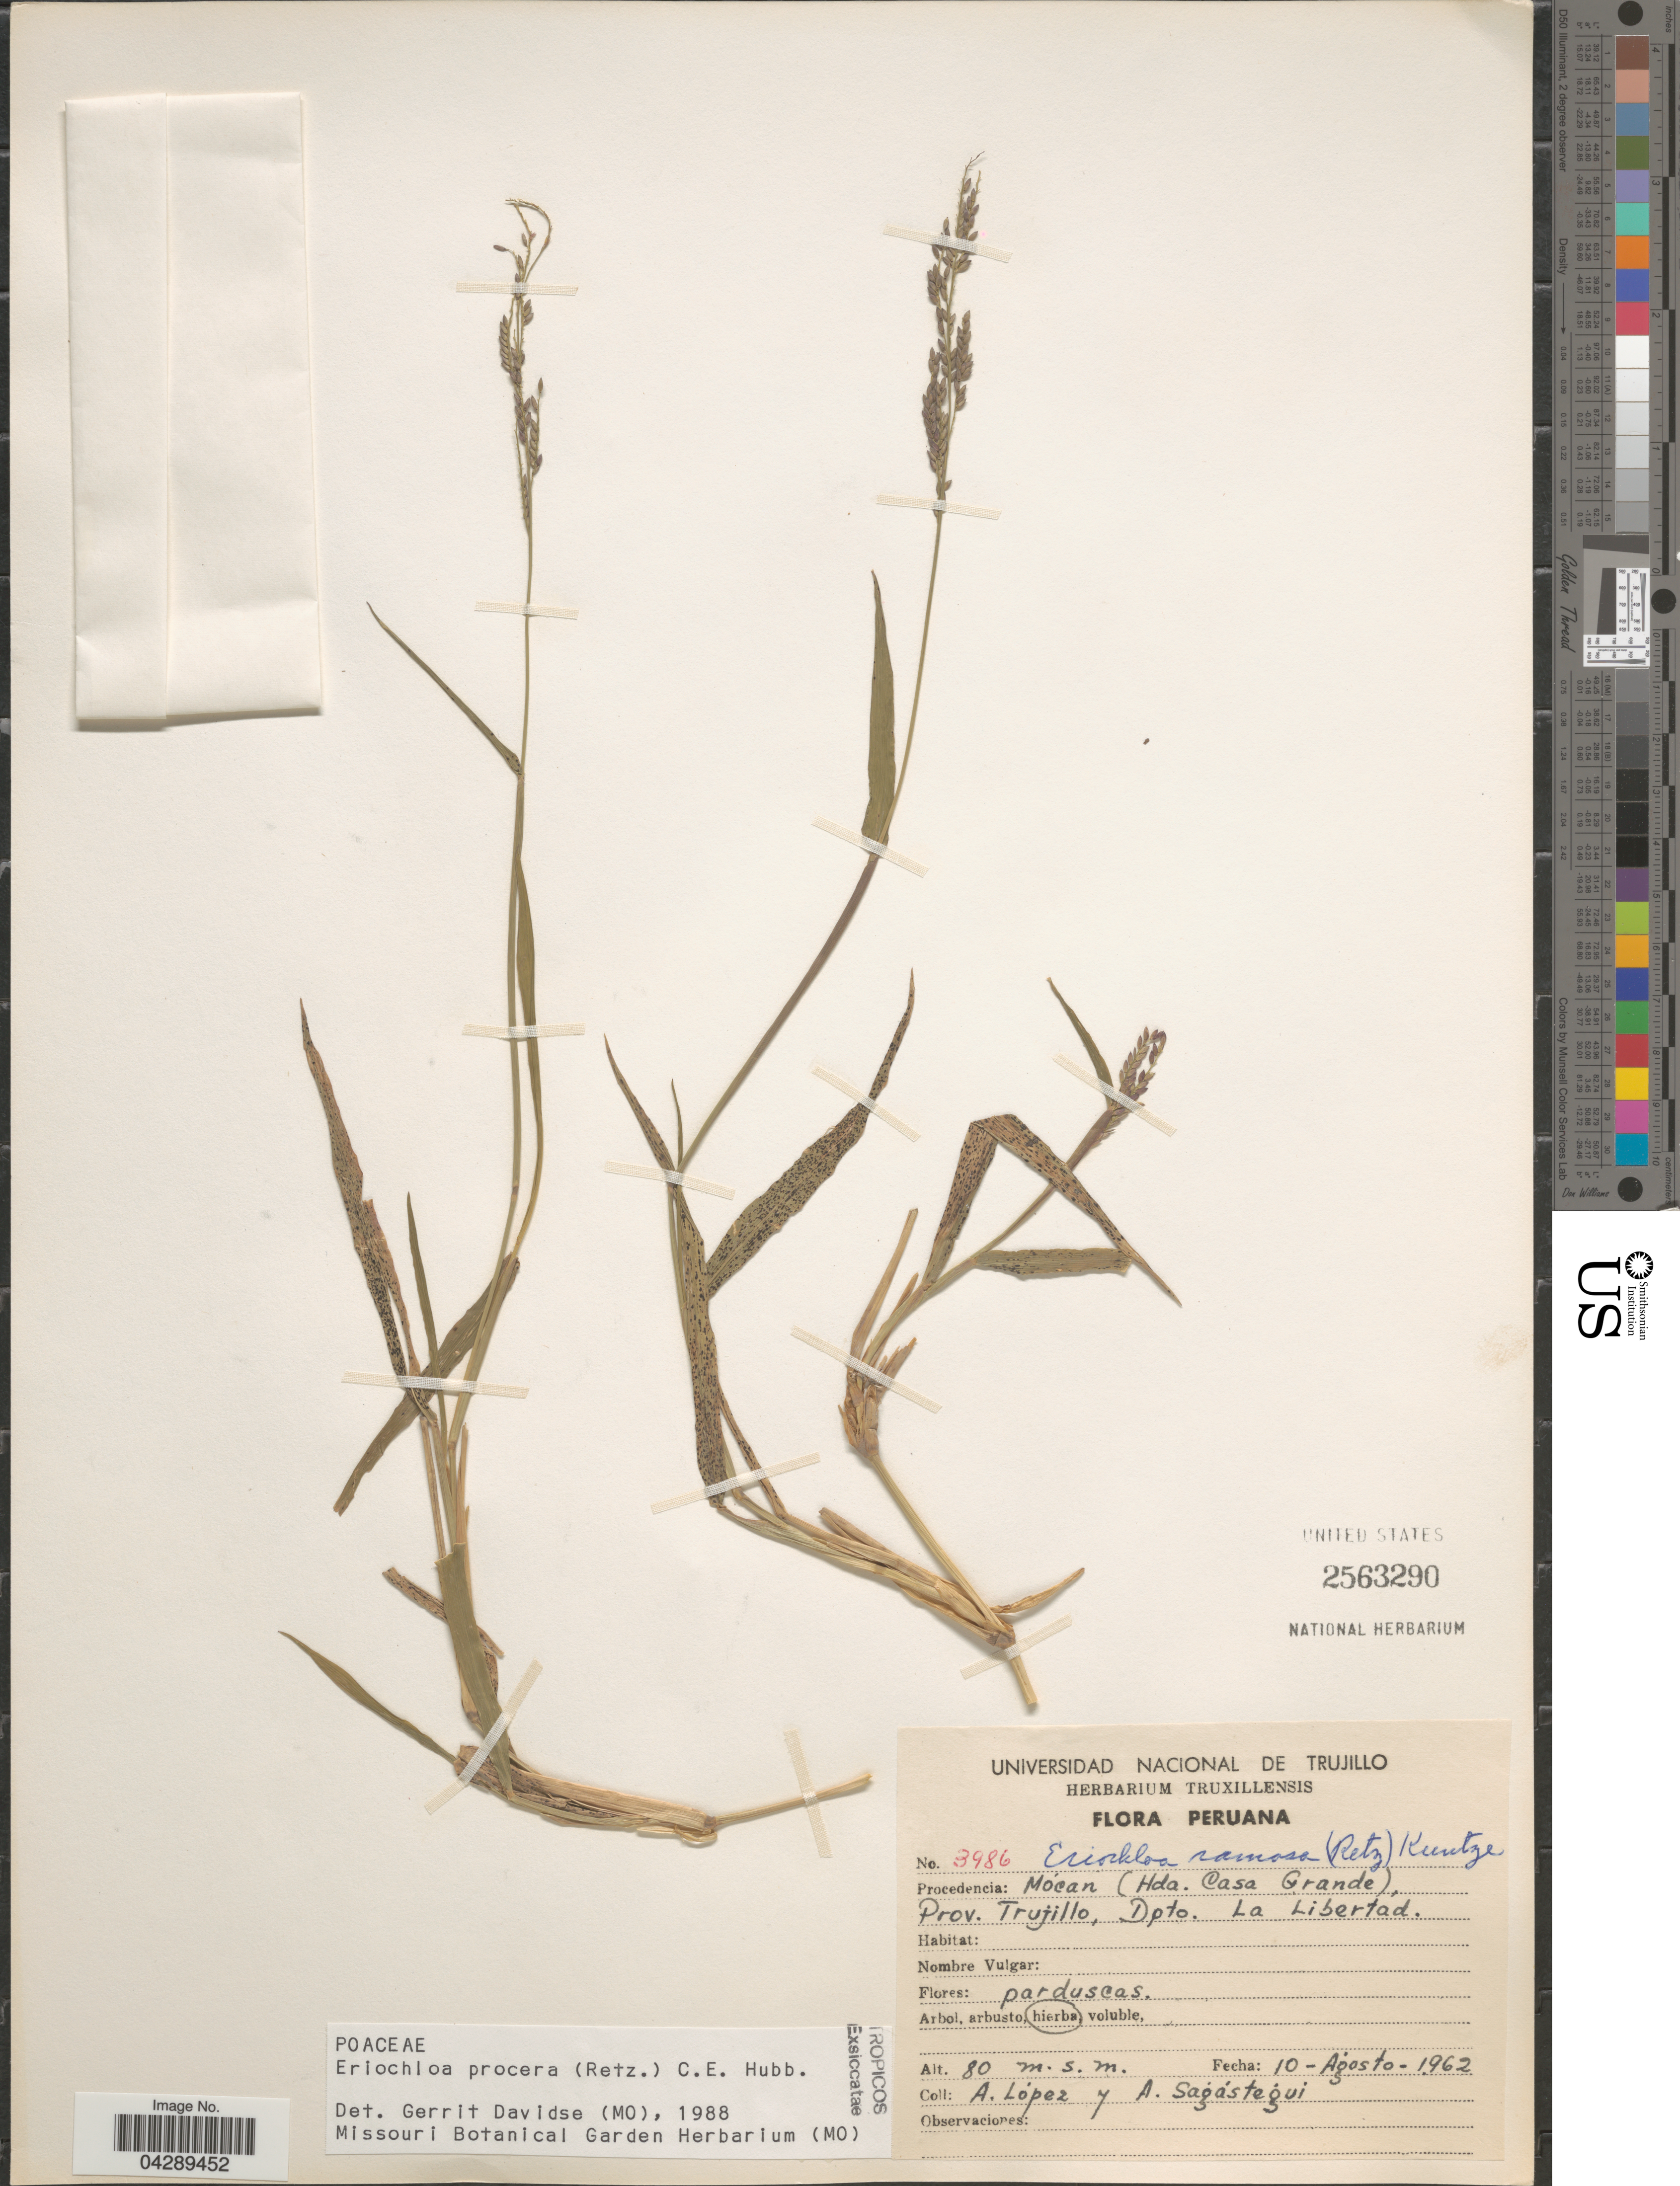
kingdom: Plantae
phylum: Tracheophyta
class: Liliopsida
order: Poales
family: Poaceae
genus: Eriochloa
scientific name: Eriochloa procera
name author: (Retz.) C.E. Hubb.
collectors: A. López & A. Sagastegui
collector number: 3986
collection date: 1962-08-10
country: Peru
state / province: La Libertad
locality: Mócan (Hda. Casa Grande), Prov. Trujillo, Dpto. La Libertad.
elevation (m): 80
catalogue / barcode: US 2563290